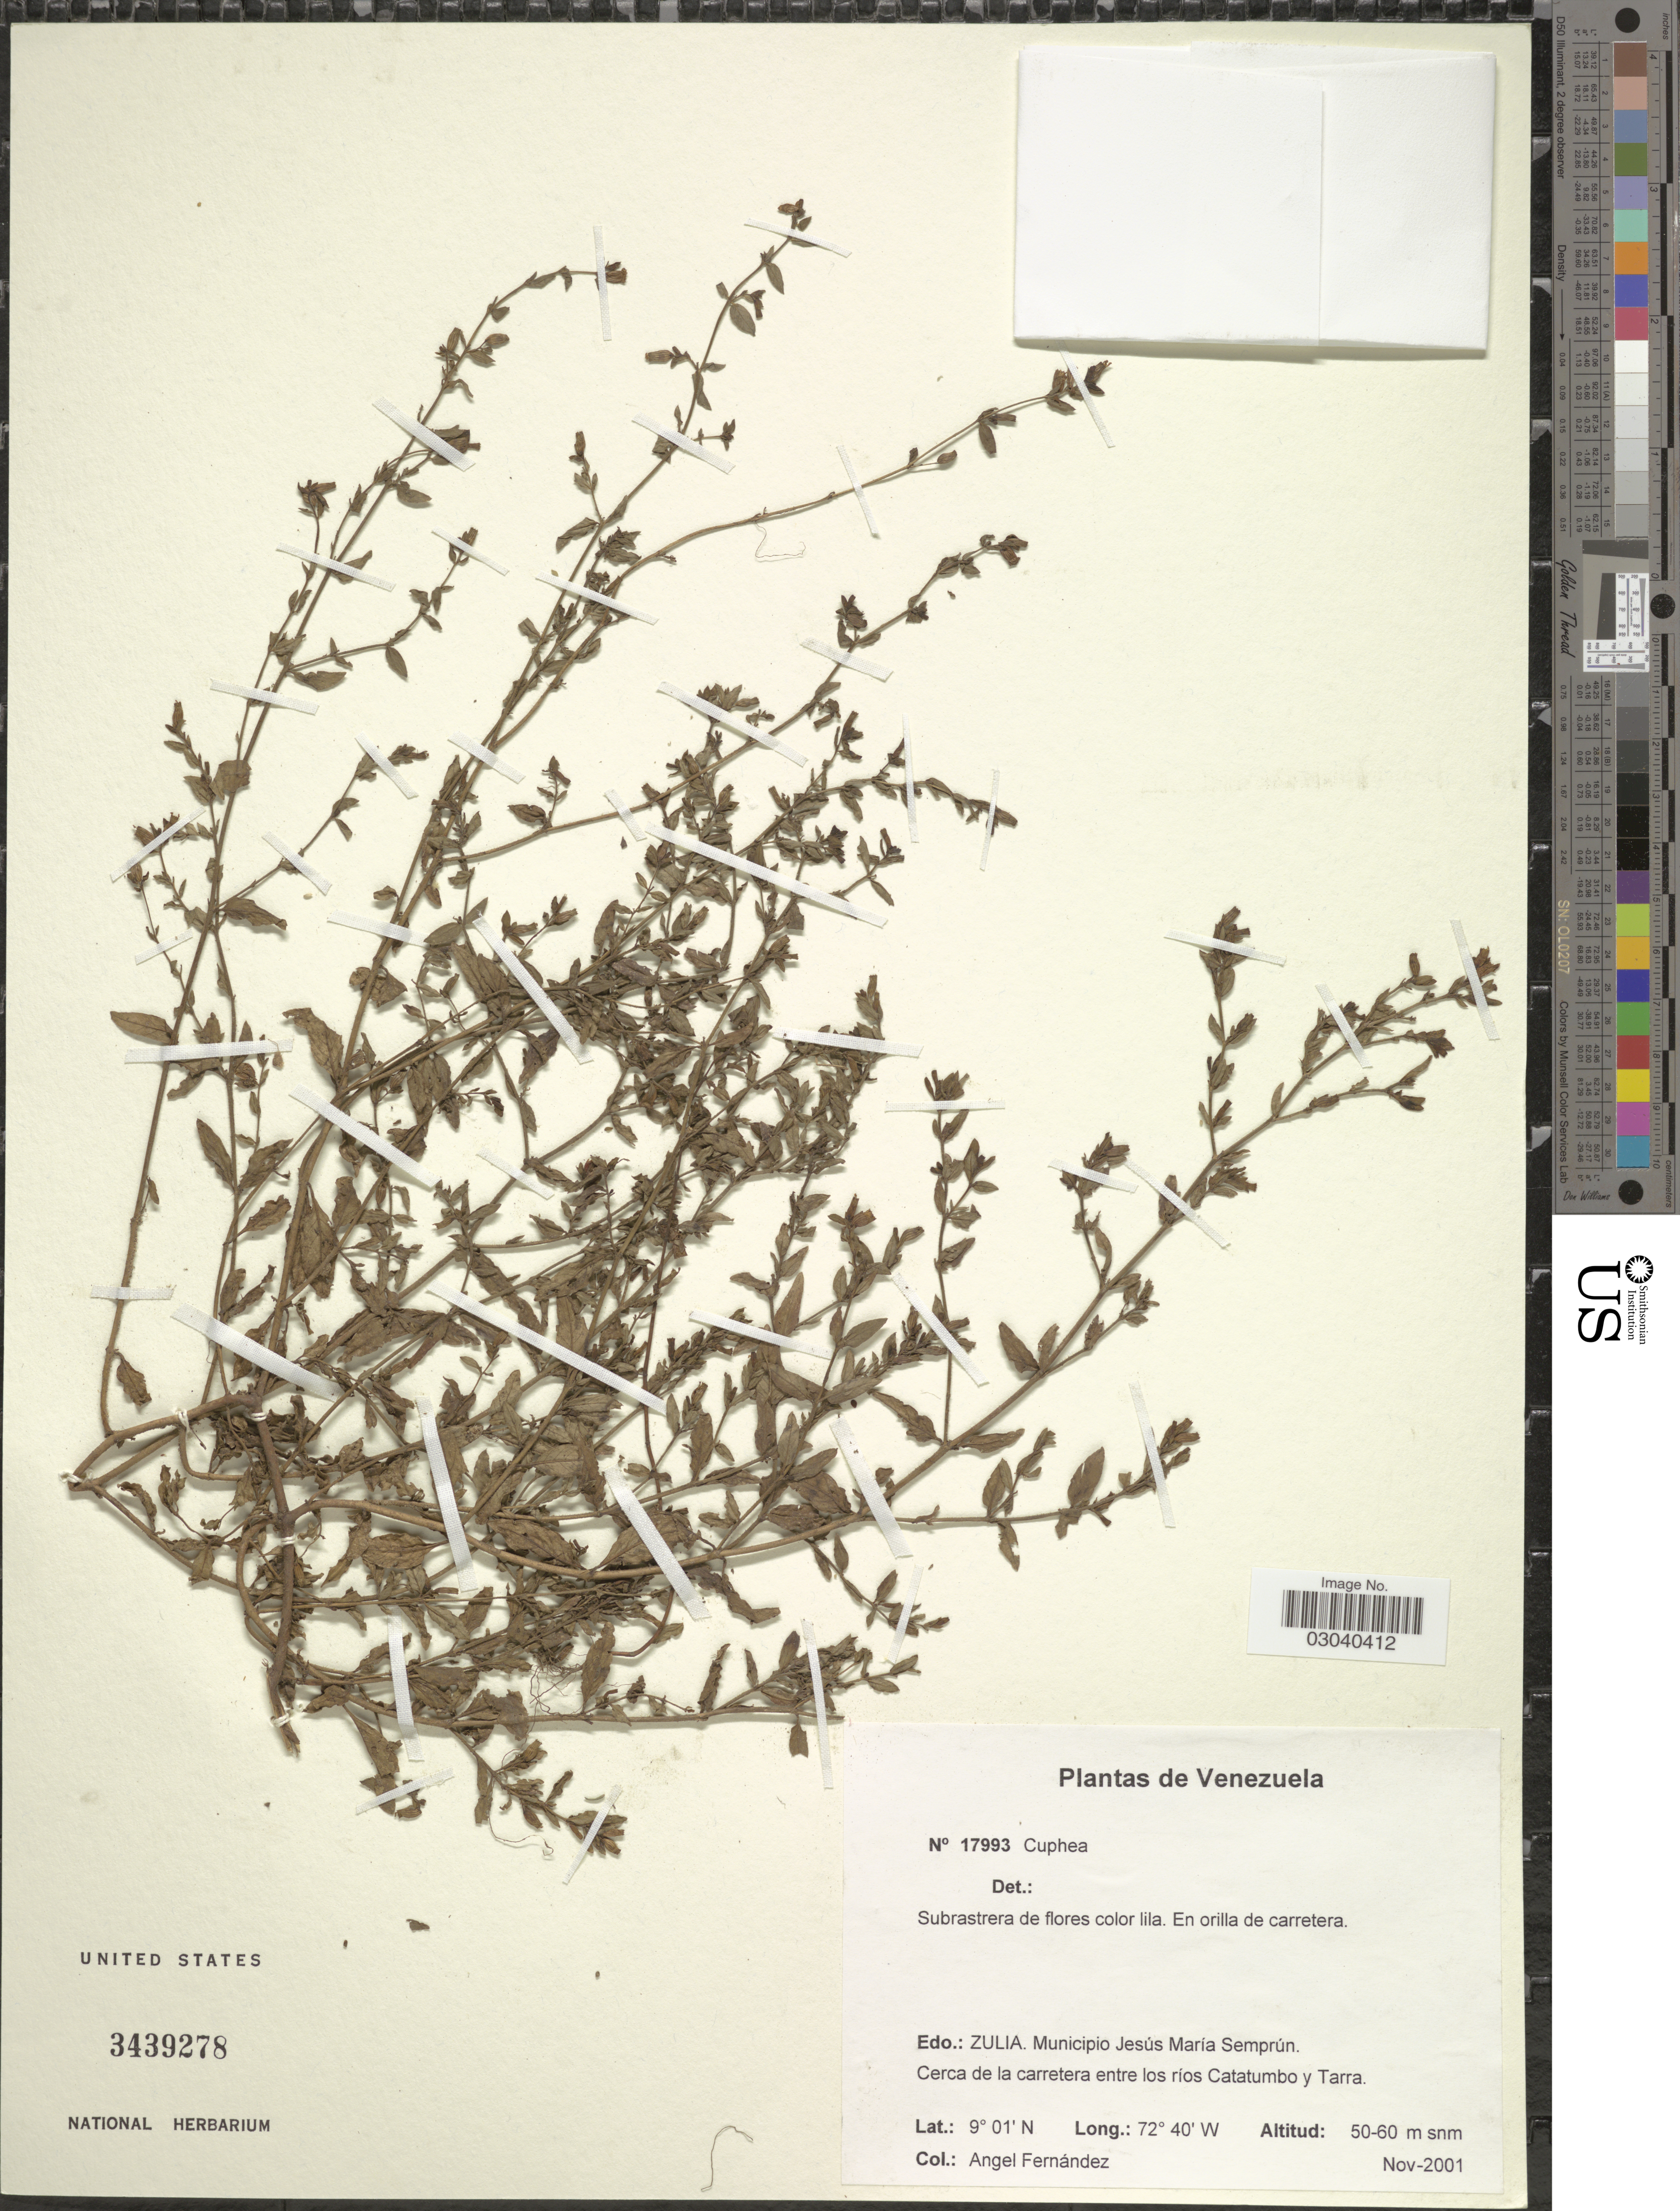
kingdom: Plantae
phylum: Tracheophyta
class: Magnoliopsida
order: Myrtales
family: Lythraceae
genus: Cuphea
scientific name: Cuphea sp.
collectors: Á. Fernández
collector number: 17993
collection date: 2001-11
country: Venezuela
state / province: Zulia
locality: Municipio Jesús María Semprún. Cerca de la carretera entre los ríos Catatumbo y Tarra.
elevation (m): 50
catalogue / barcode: US 3439278